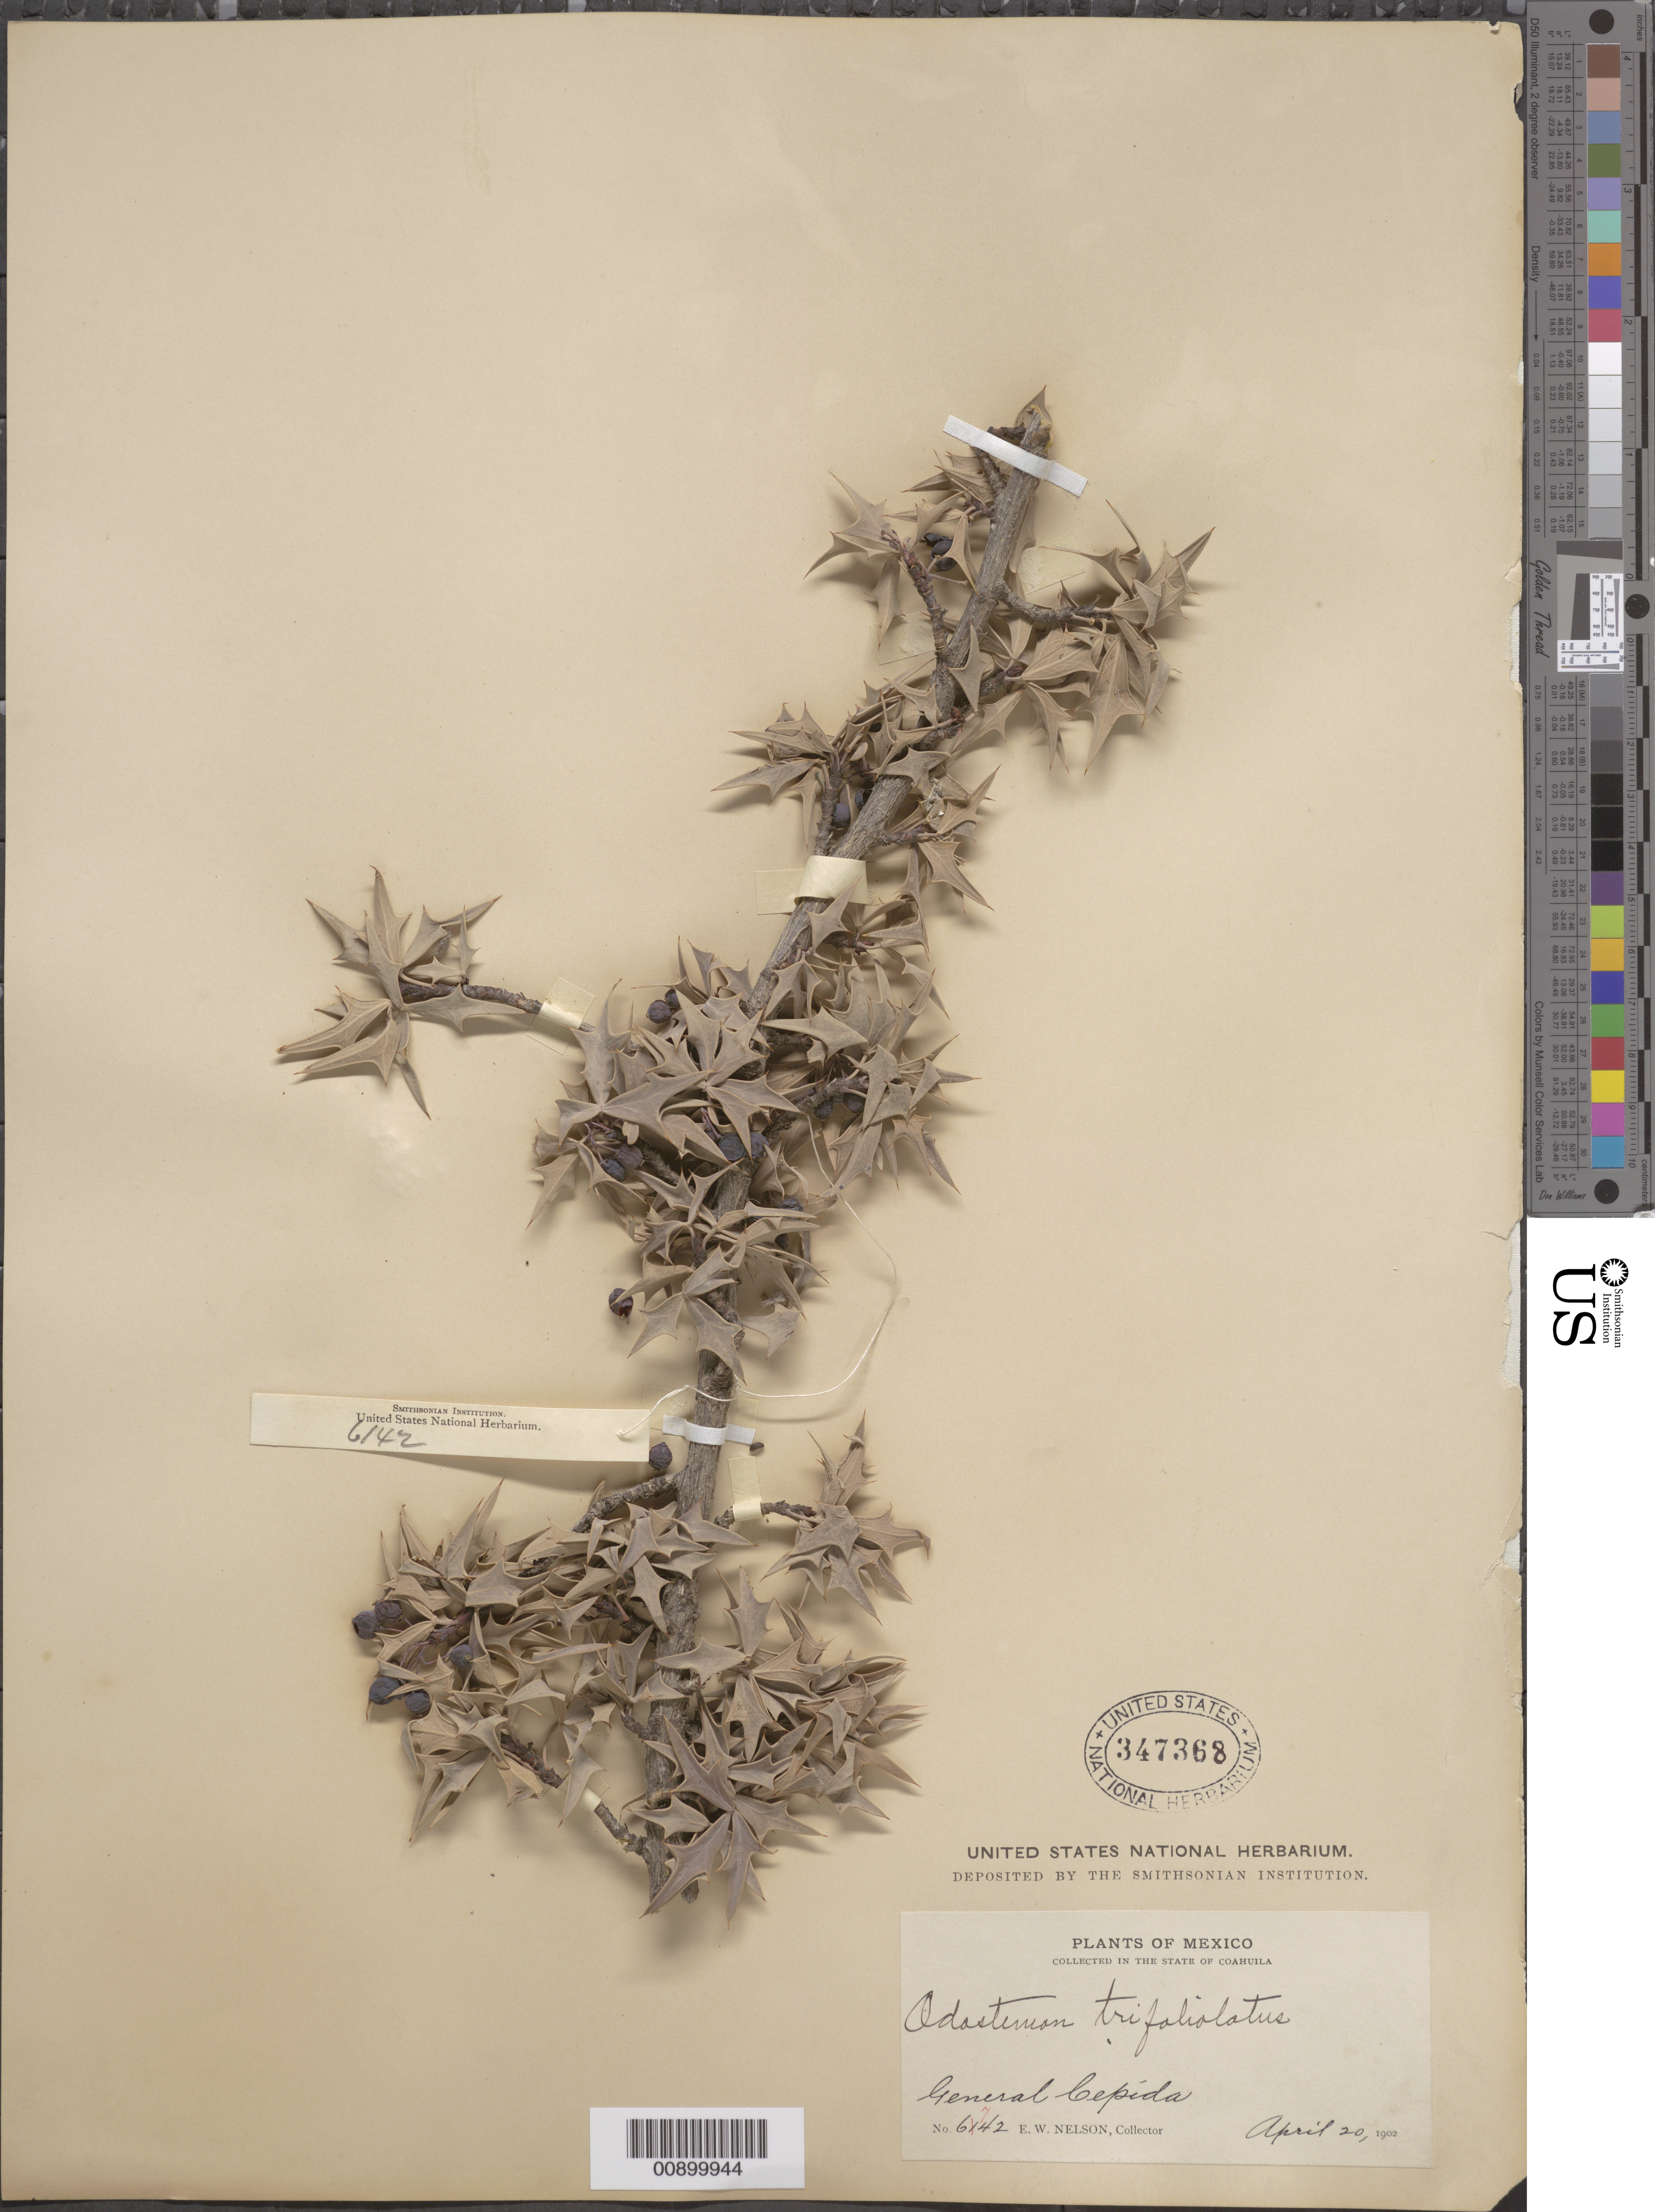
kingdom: Plantae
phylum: Tracheophyta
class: Magnoliopsida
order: Ranunculales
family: Berberidaceae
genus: Mahonia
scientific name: Mahonia trifoliolata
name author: (Monic.) Fedde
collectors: E. W. Nelson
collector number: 6742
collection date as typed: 20 Apr 1902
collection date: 1902-04-20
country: Mexico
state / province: Coahuila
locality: General Cepeda, Coahuila.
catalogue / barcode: US 347368